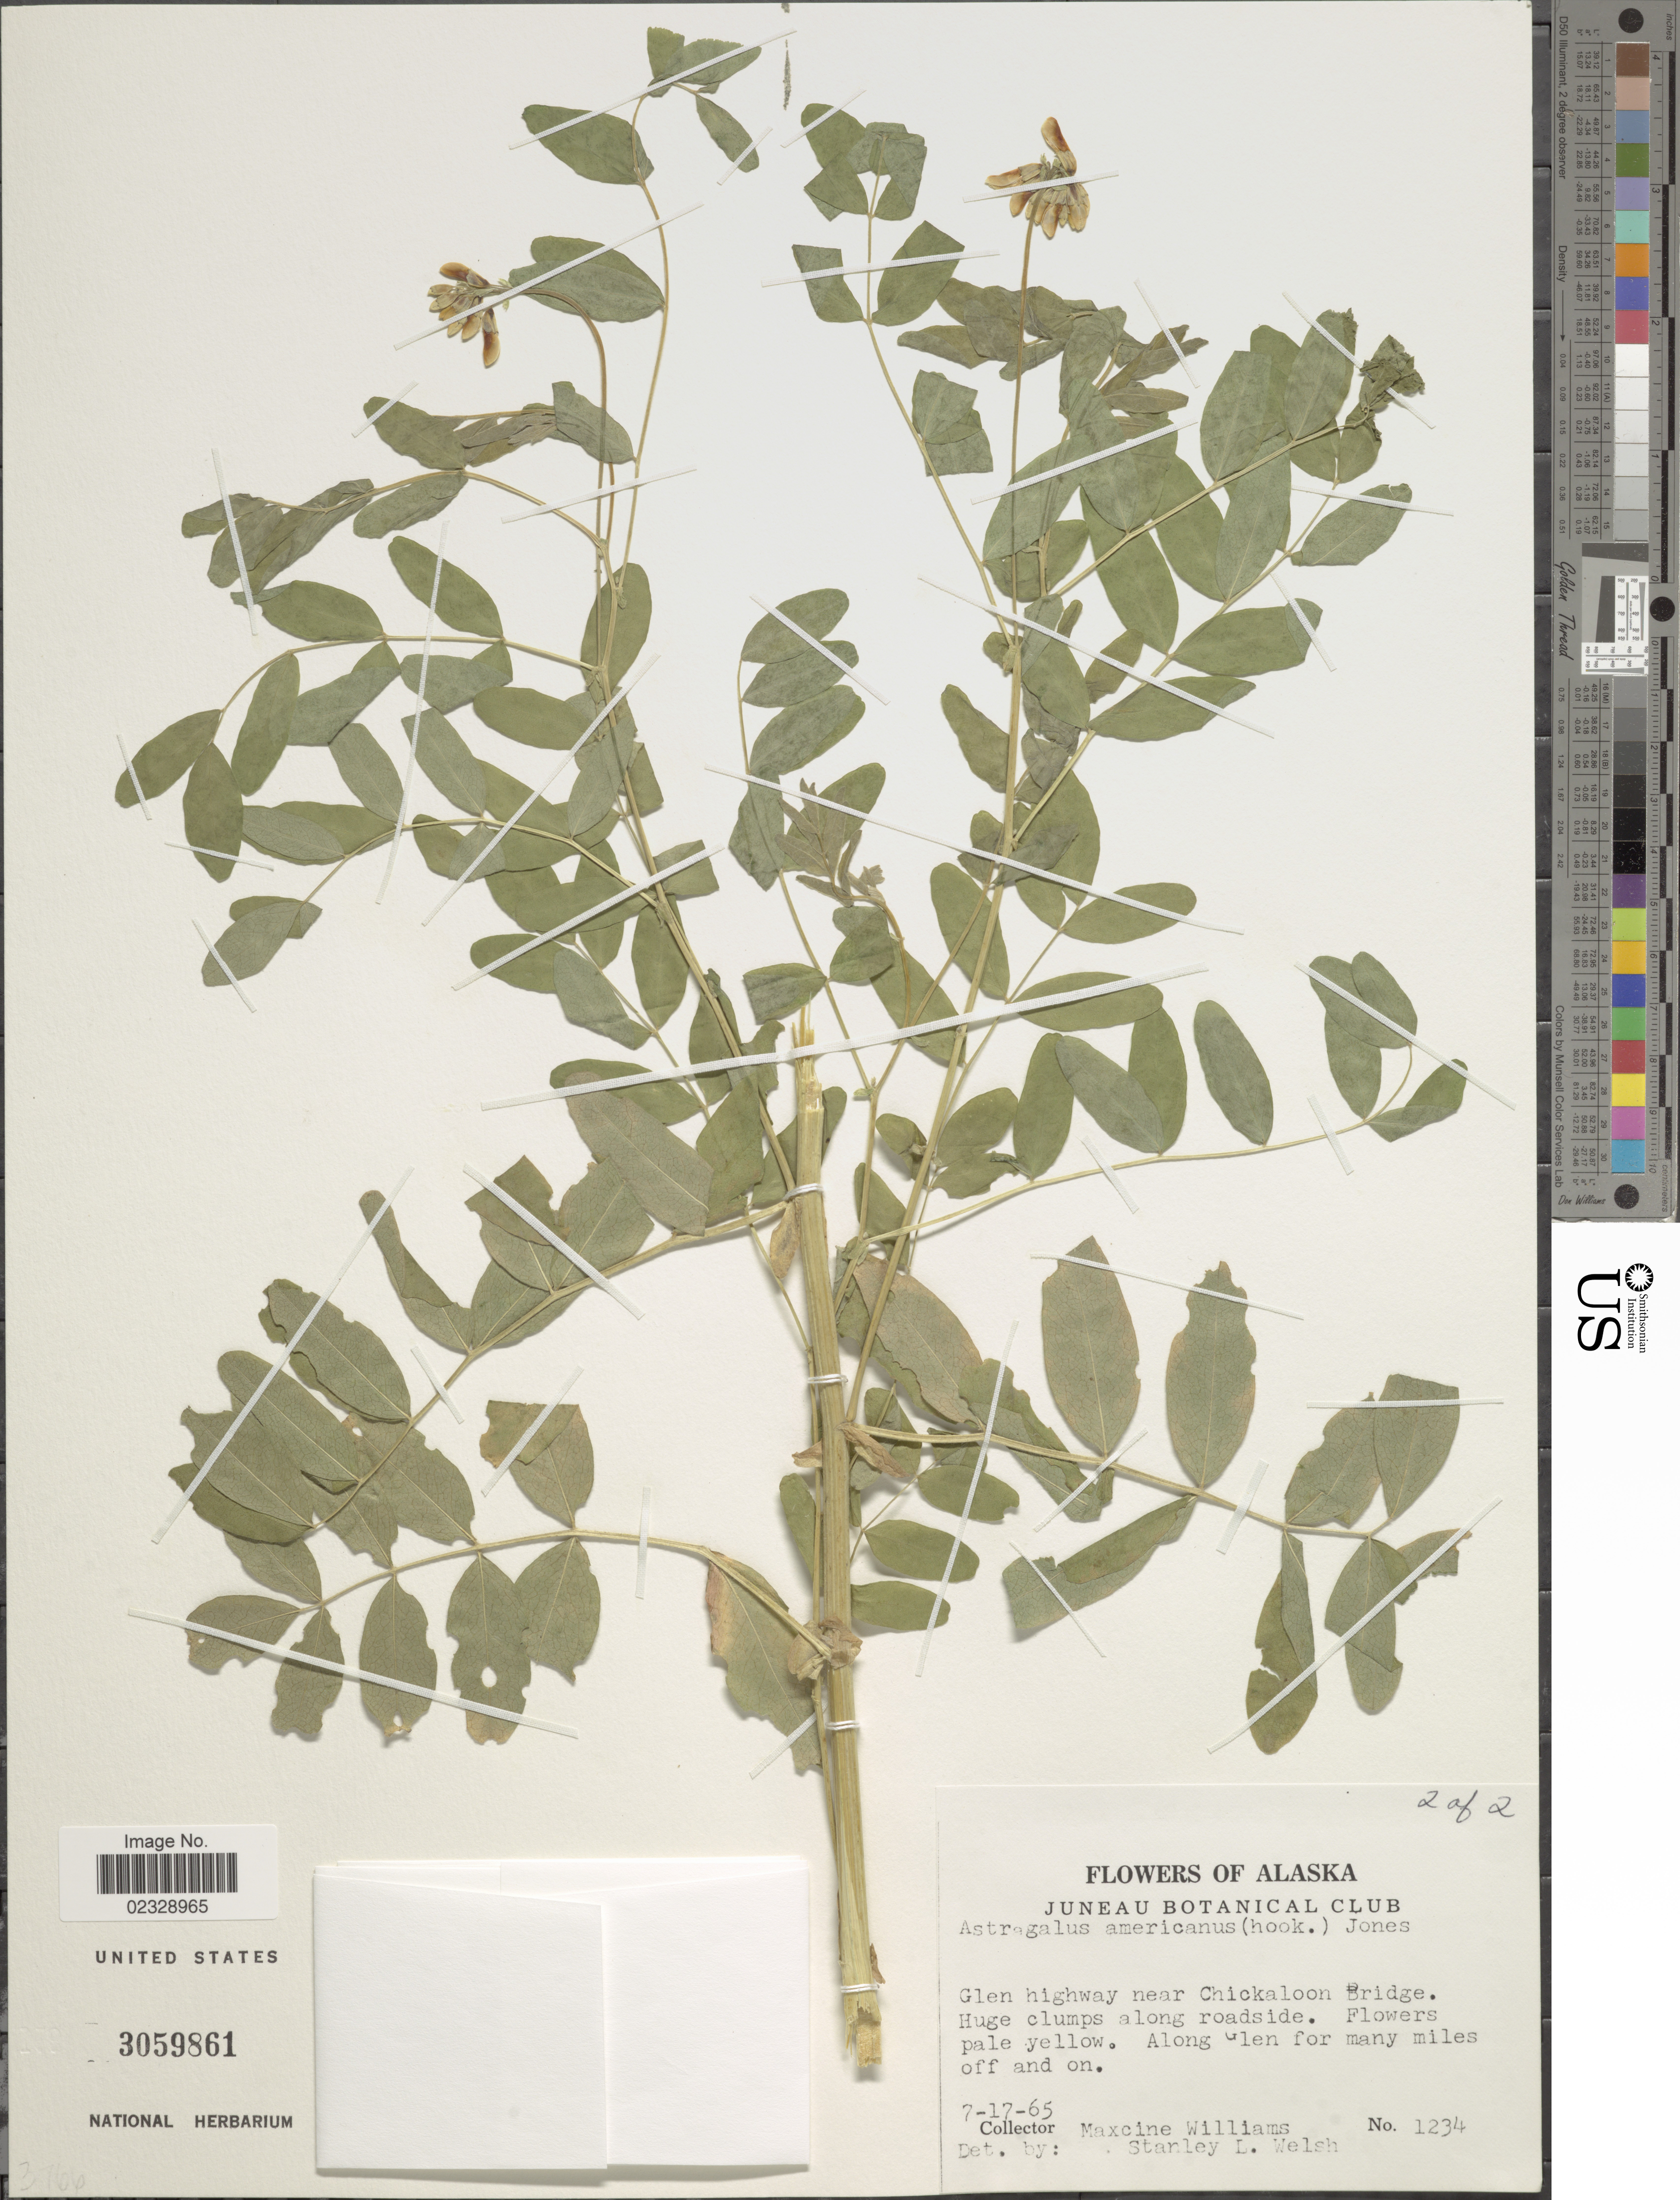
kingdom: Plantae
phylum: Tracheophyta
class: Magnoliopsida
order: Fabales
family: Fabaceae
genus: Astragalus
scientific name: Astragalus americanus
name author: (Hook.) M.E. Jones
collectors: Mr. Williams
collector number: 1234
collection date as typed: Transcribed d/m/y: 17/7/65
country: United States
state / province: Alaska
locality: Glen highway near Chickaloon Bridge. Huge clumps along roadside. Along Glen for many miles off and on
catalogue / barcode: US 3059861